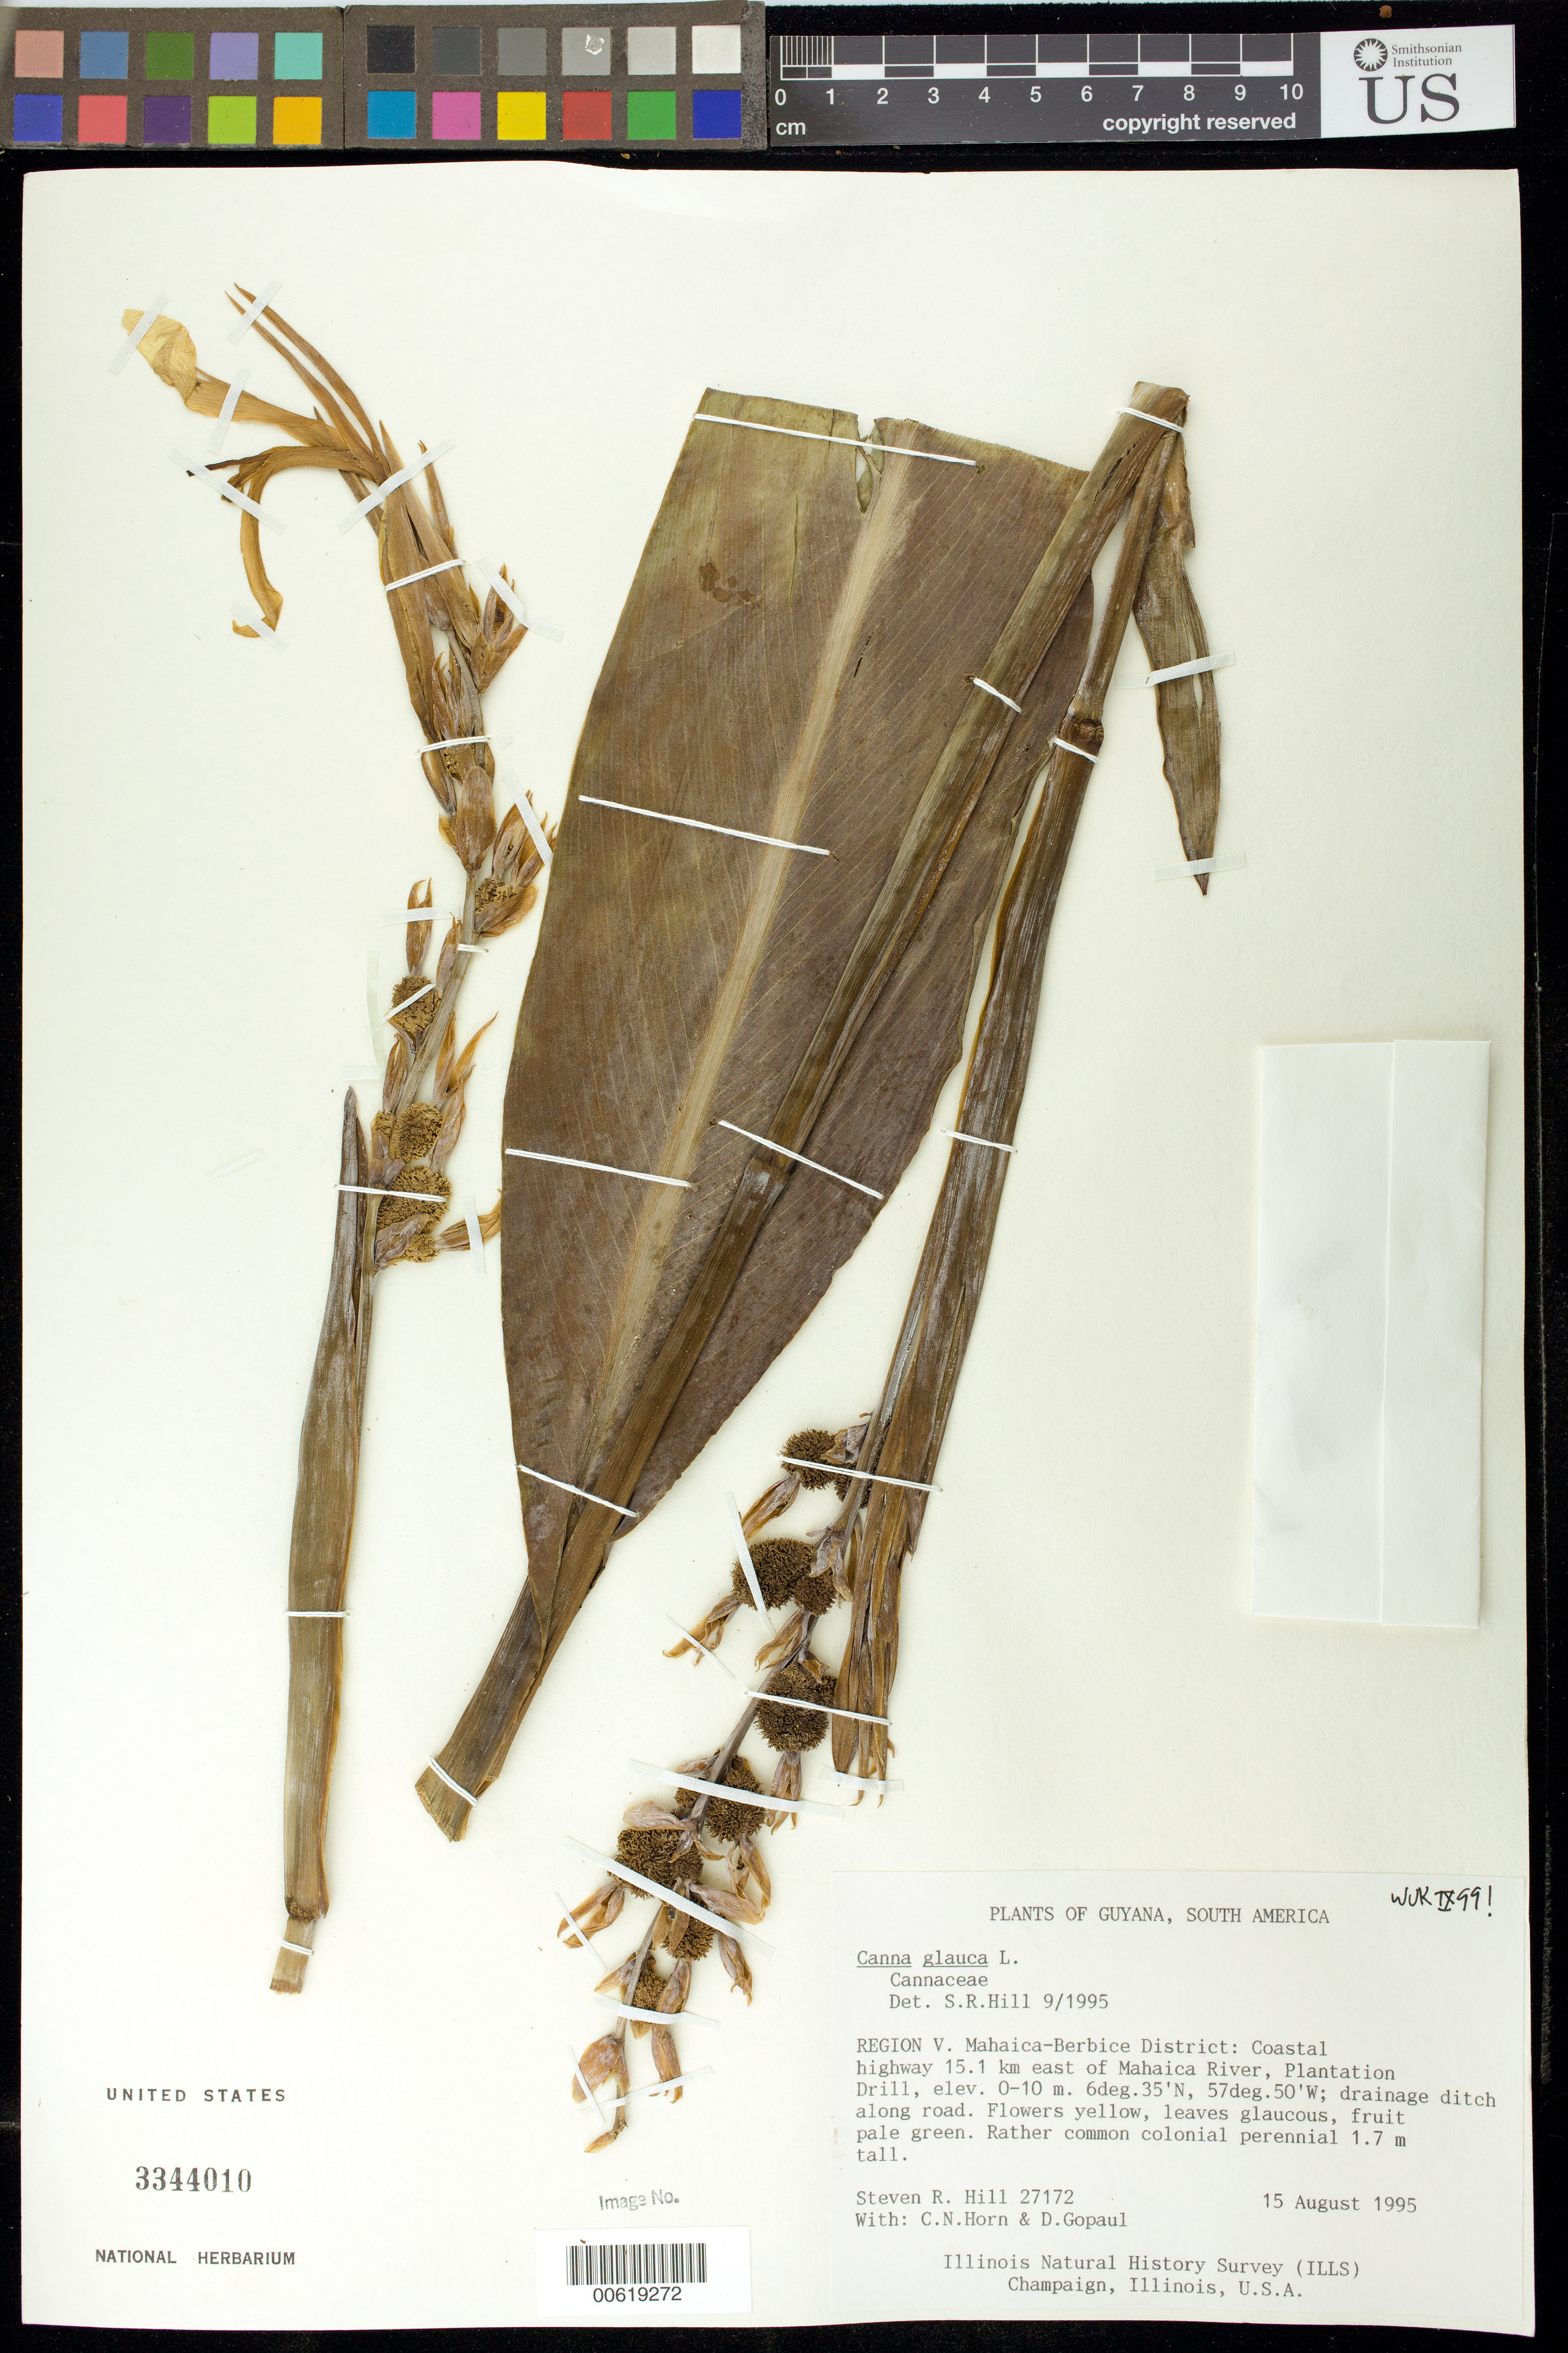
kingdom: Plantae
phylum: Tracheophyta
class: Liliopsida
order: Zingiberales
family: Cannaceae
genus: Canna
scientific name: Canna glauca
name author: L.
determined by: Hill, Steven R.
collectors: S. R. Hill, C. N. Horn & D. Gopaul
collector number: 27172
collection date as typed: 15-Aug-95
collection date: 1995-08-15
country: Guyana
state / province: Mahaica-Berbice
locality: Mahaica R., 15.1 km E of on coastal hwy., Plantation Drill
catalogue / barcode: US 3344010